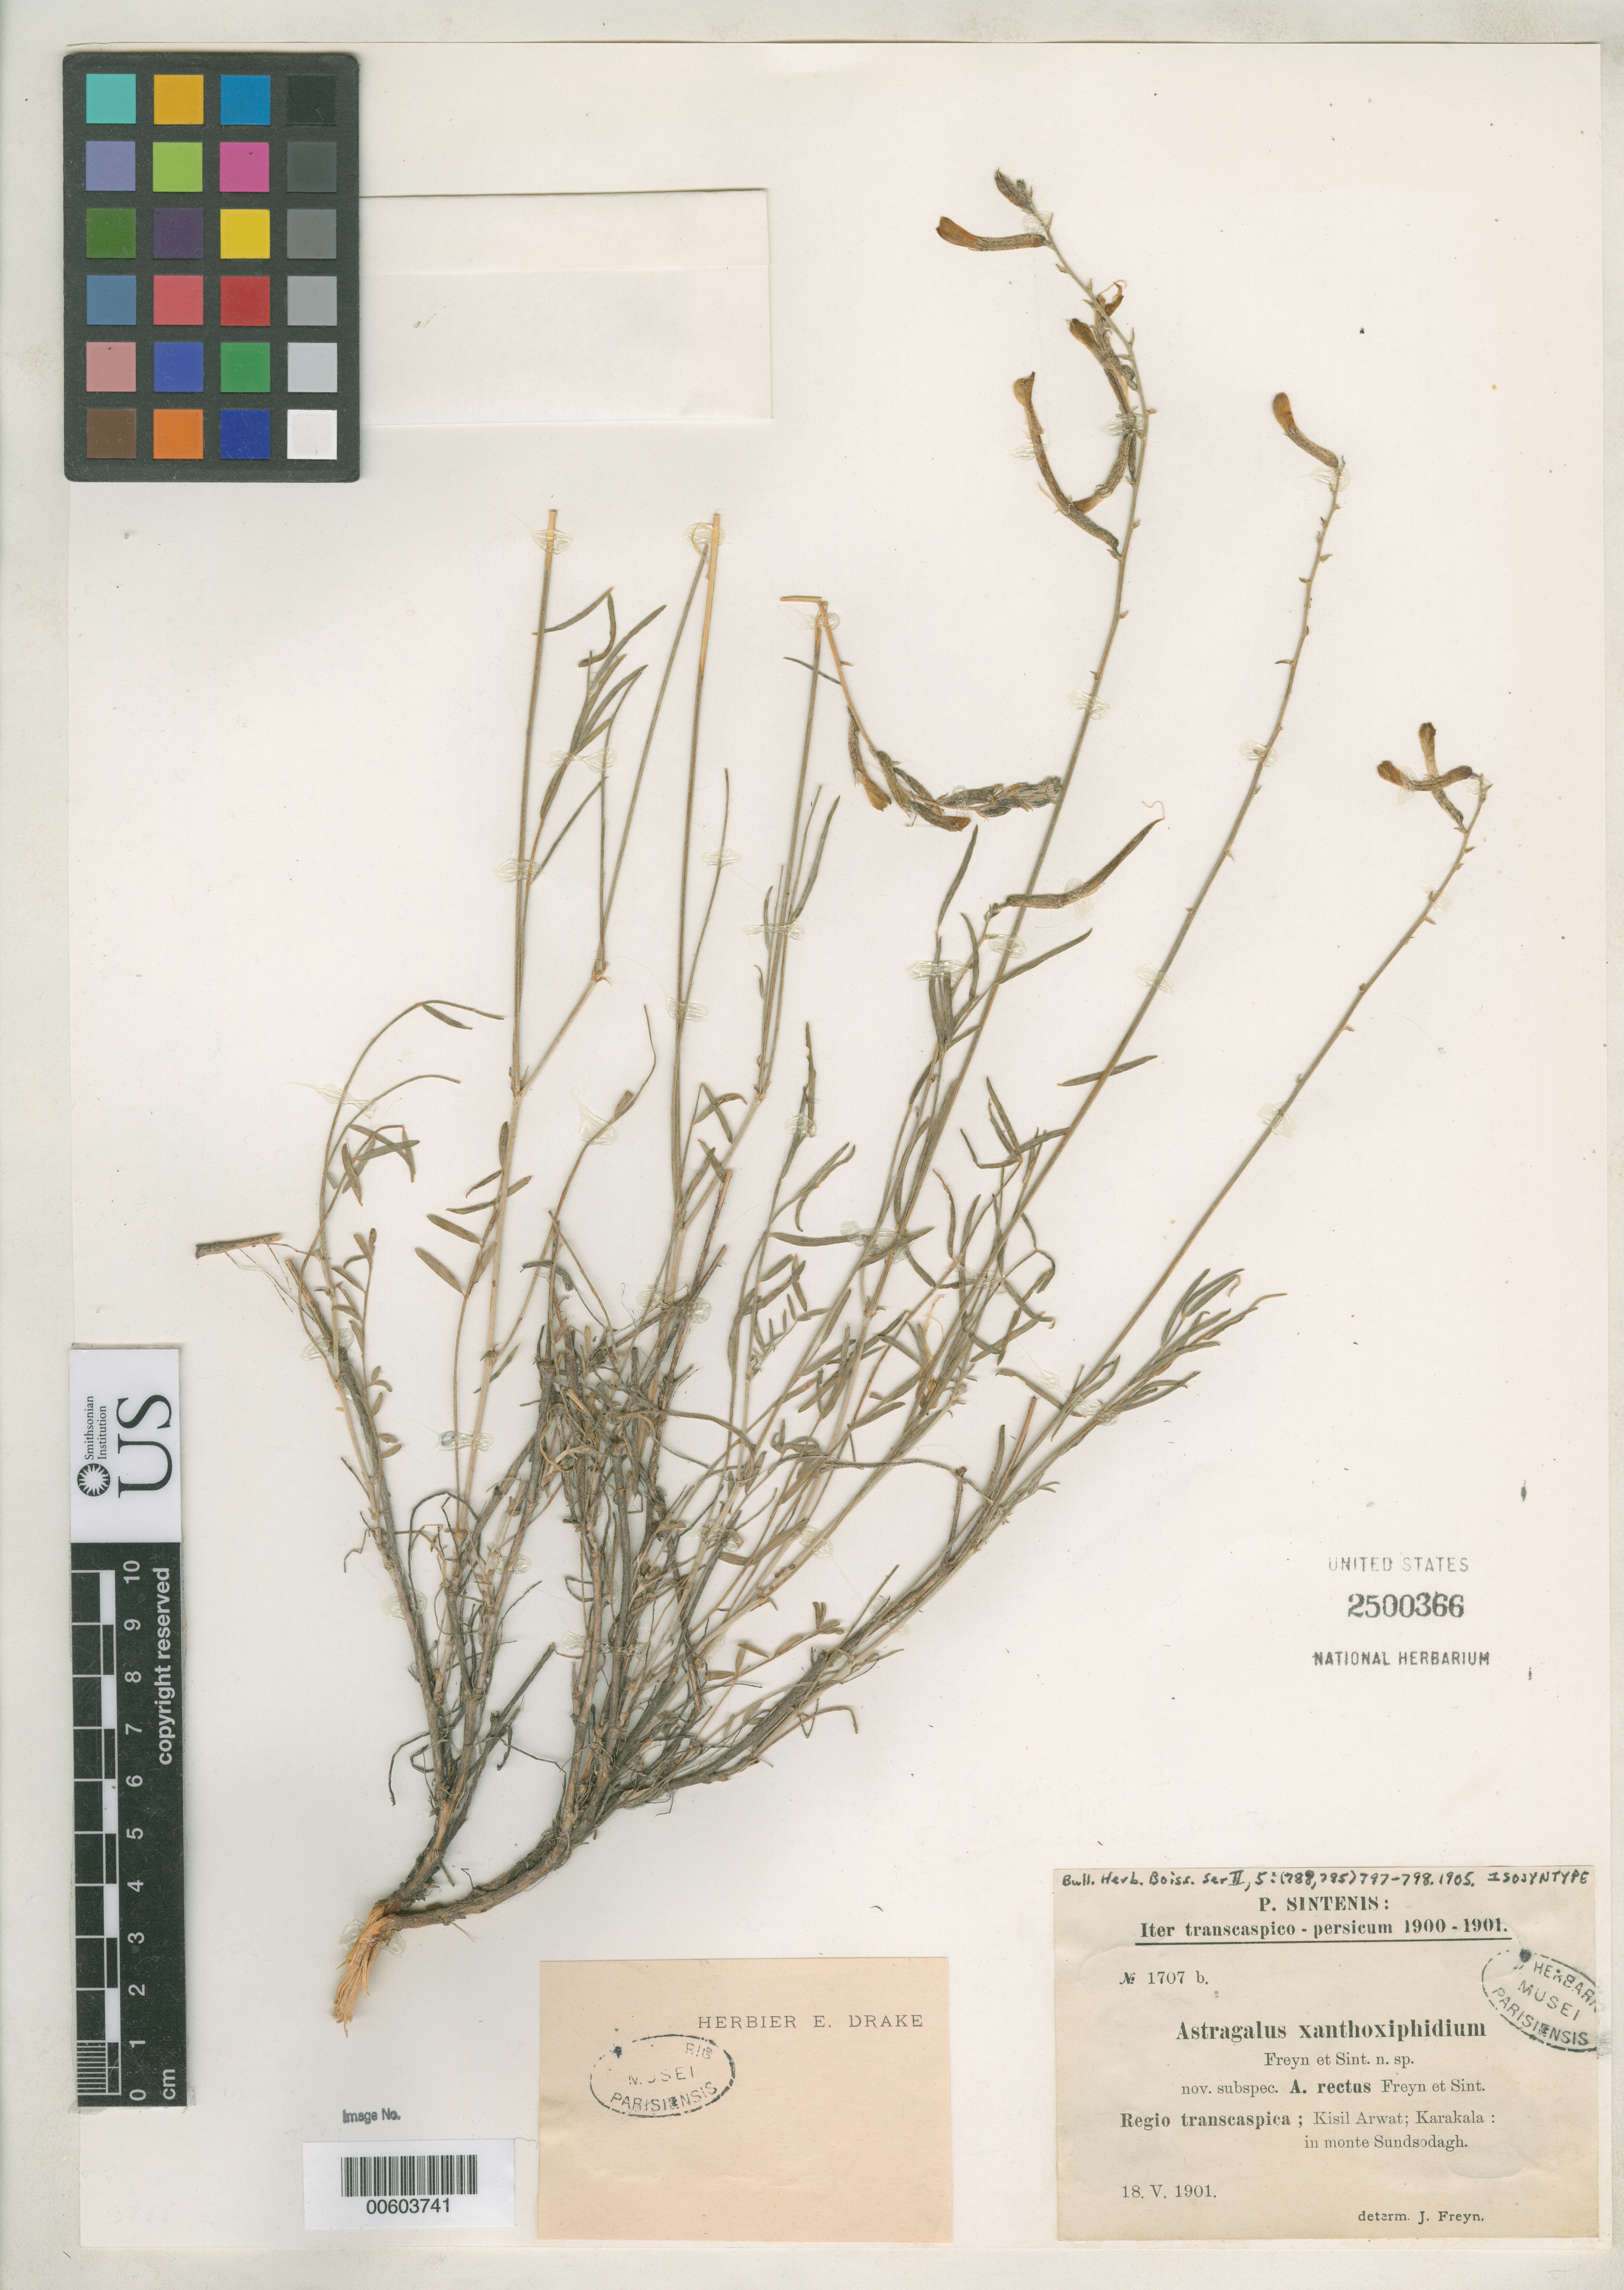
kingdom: Plantae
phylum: Tracheophyta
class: Magnoliopsida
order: Fabales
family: Fabaceae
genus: Astragalus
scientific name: Astragalus xanthoxiphidium subsp. rectus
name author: Freyn & Sint.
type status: Isosyntype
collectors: J. Freyn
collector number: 1707b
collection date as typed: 18 May 1901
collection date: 1901-05-18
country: Iran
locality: Regio Transcaspica, Ksil Arwat, Karakala, in Monte Sundsodagh.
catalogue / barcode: US 2500366